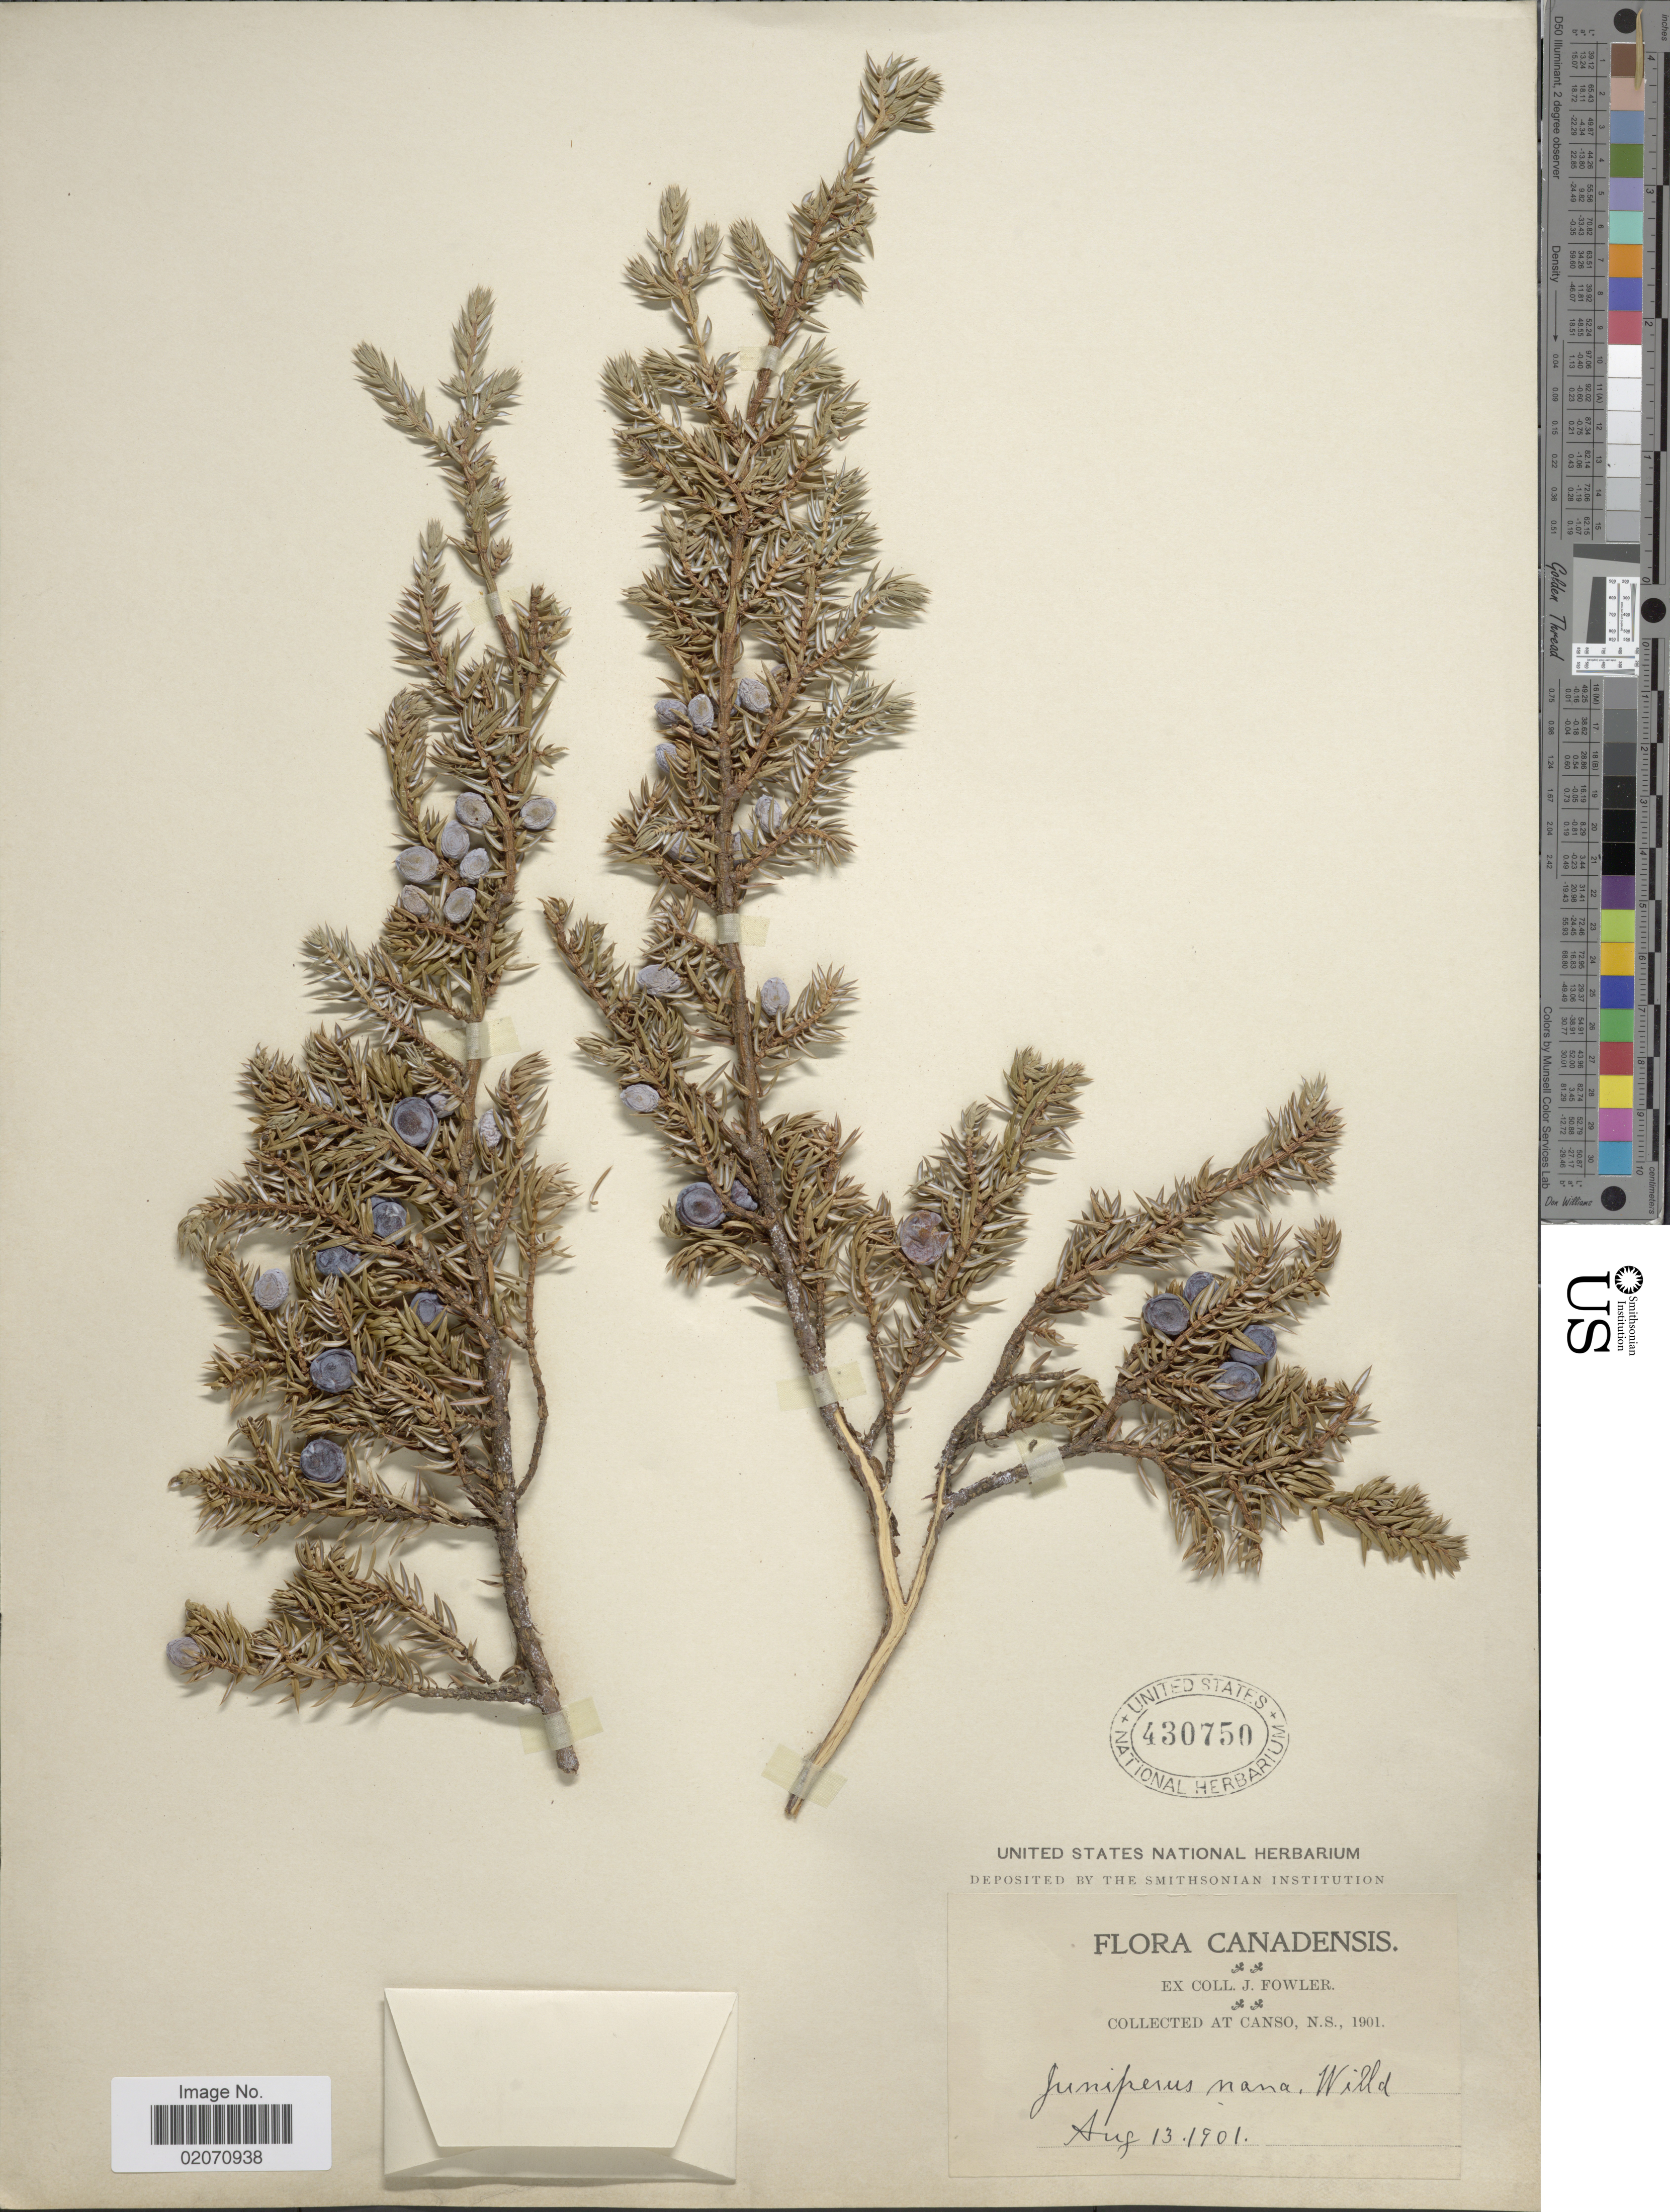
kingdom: Plantae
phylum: Tracheophyta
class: Pinopsida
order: Pinales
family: Cupressaceae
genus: Juniperus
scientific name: Juniperus communis subsp. nana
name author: (Willd.) Syme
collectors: J. P. Fowler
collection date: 1901-08-13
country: Canada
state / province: Nova Scotia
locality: At Canso, N. S.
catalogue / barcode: US 430750